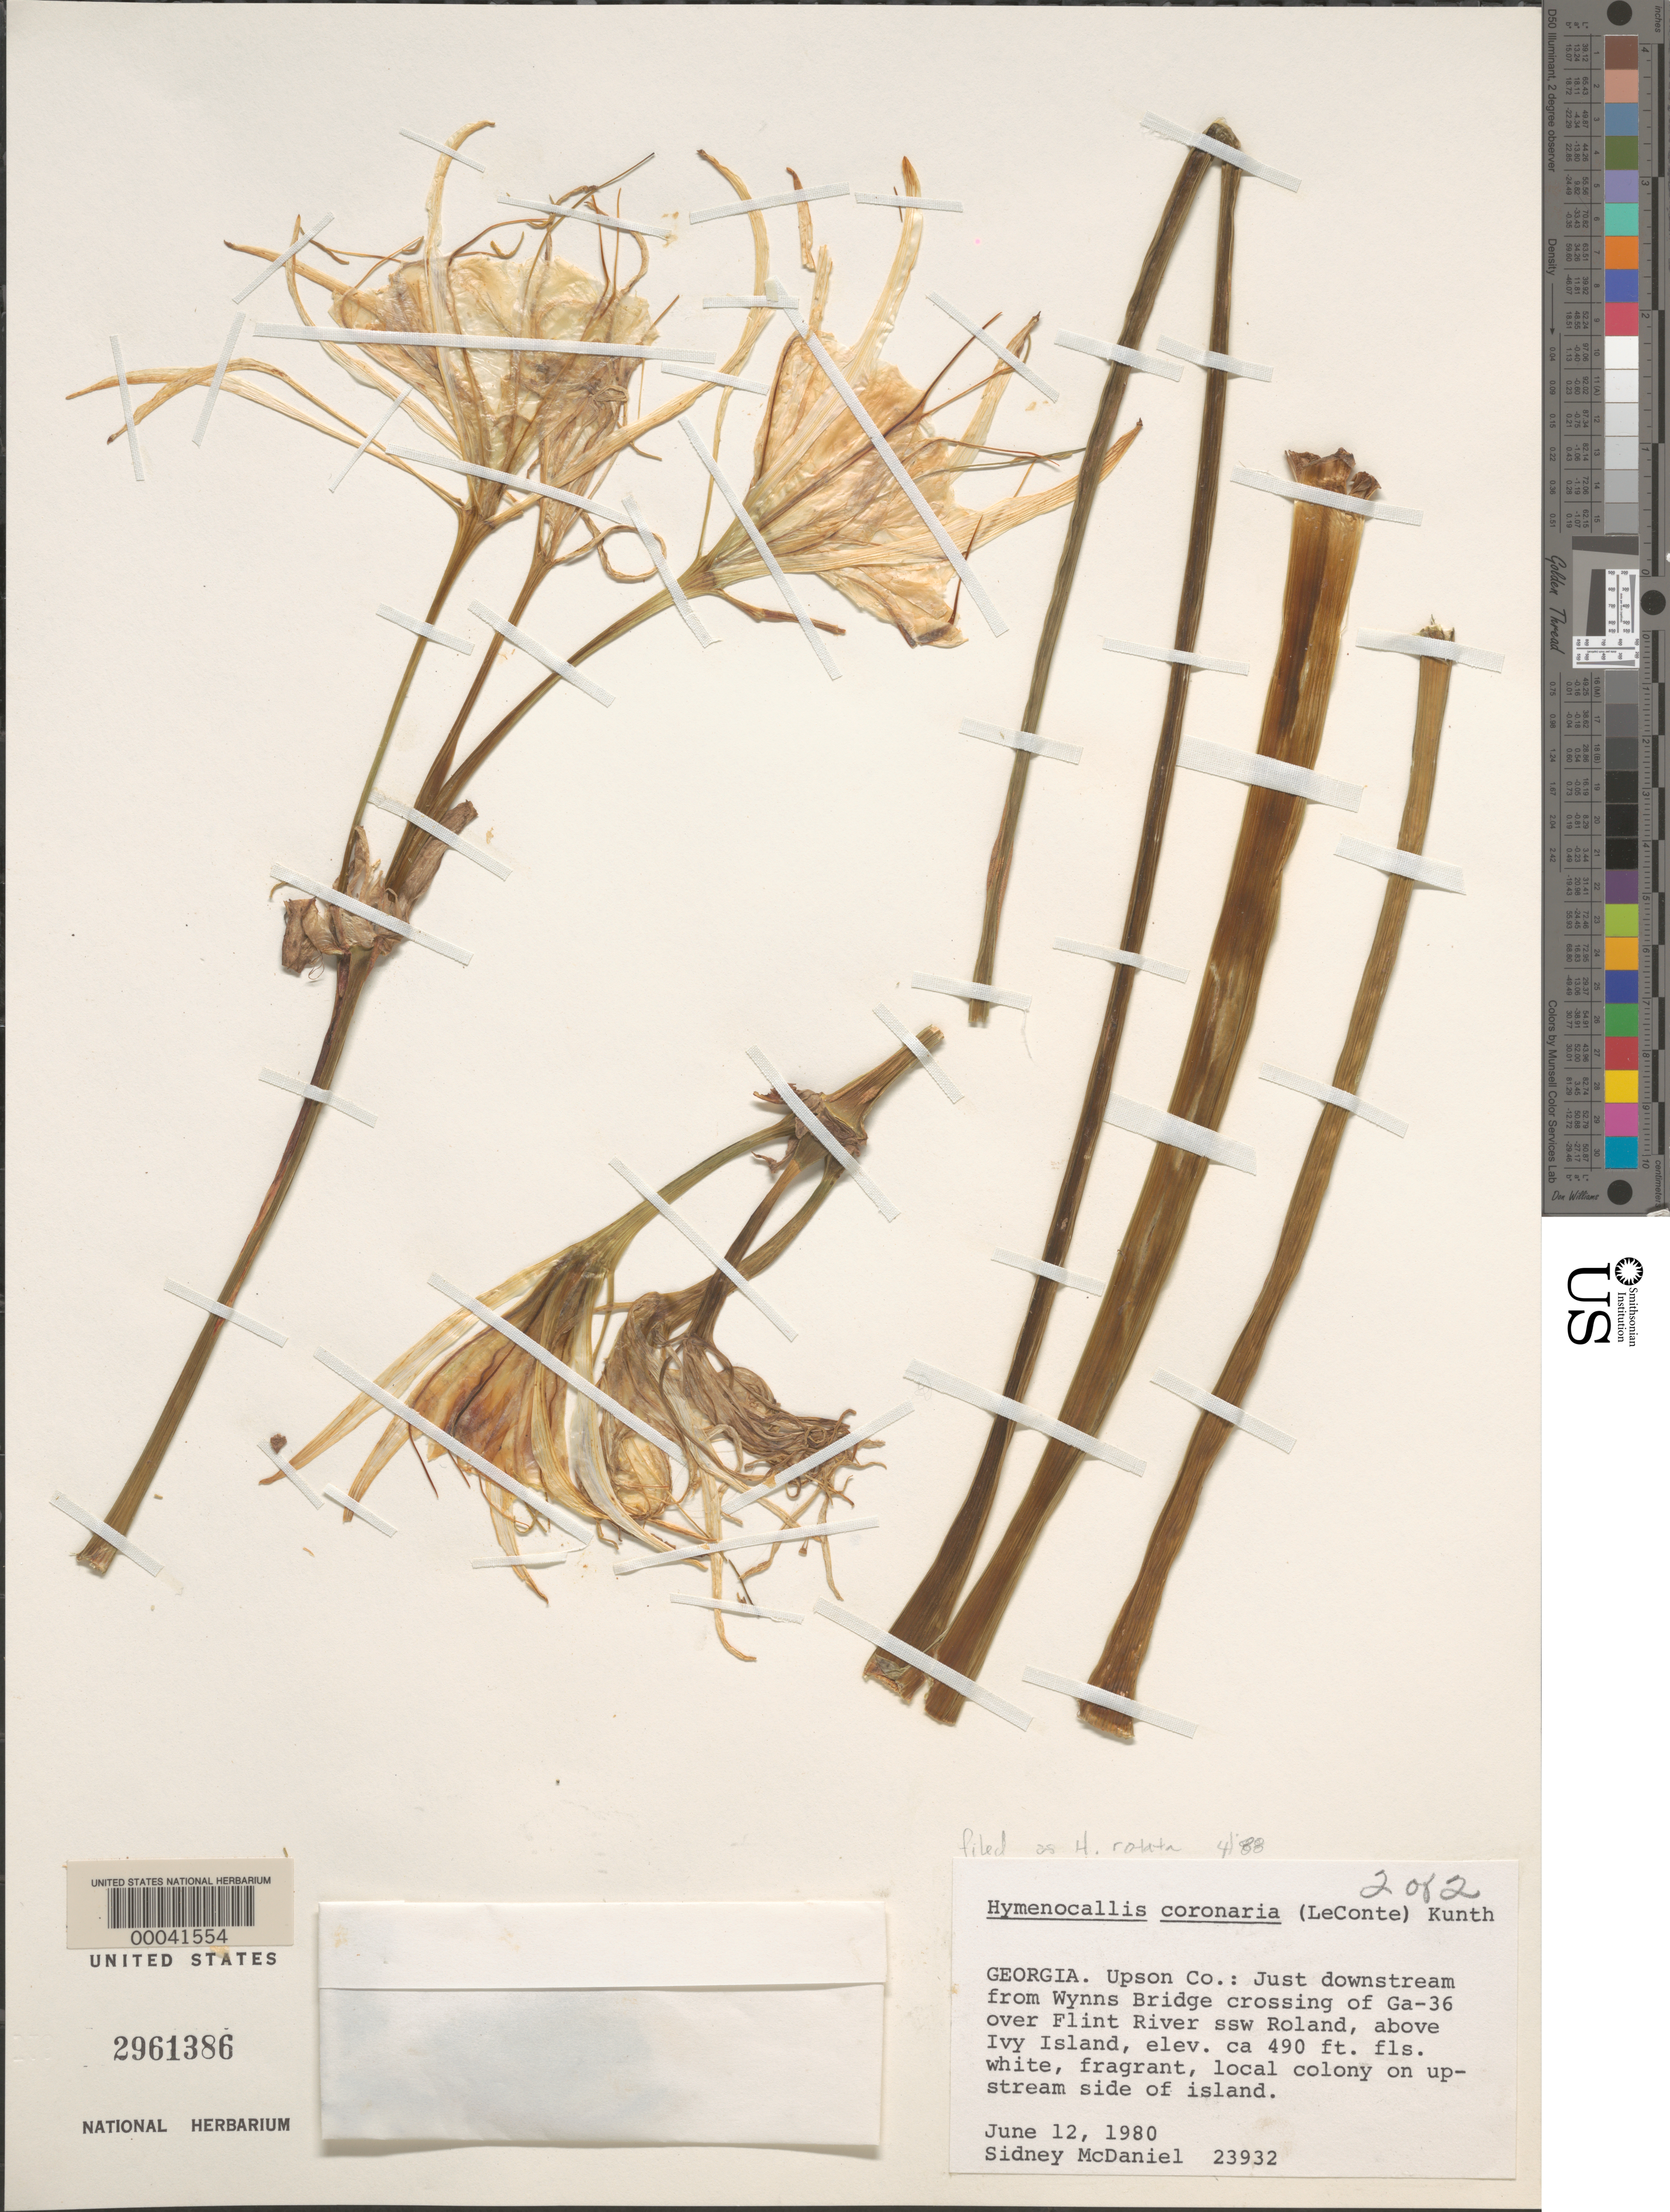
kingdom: Plantae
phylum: Tracheophyta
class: Liliopsida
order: Asparagales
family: Amaryllidaceae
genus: Hymenocallis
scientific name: Hymenocallis palmeri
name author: S. Watson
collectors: S. McDaniel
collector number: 23932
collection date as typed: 12 Jul 1980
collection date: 1980-07-12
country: United States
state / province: Georgia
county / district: Upson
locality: Just dwn strm from wynns bridge crossing of ga 36 over flint river ssw of roland, above ivy island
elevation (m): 149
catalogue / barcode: US 2961386